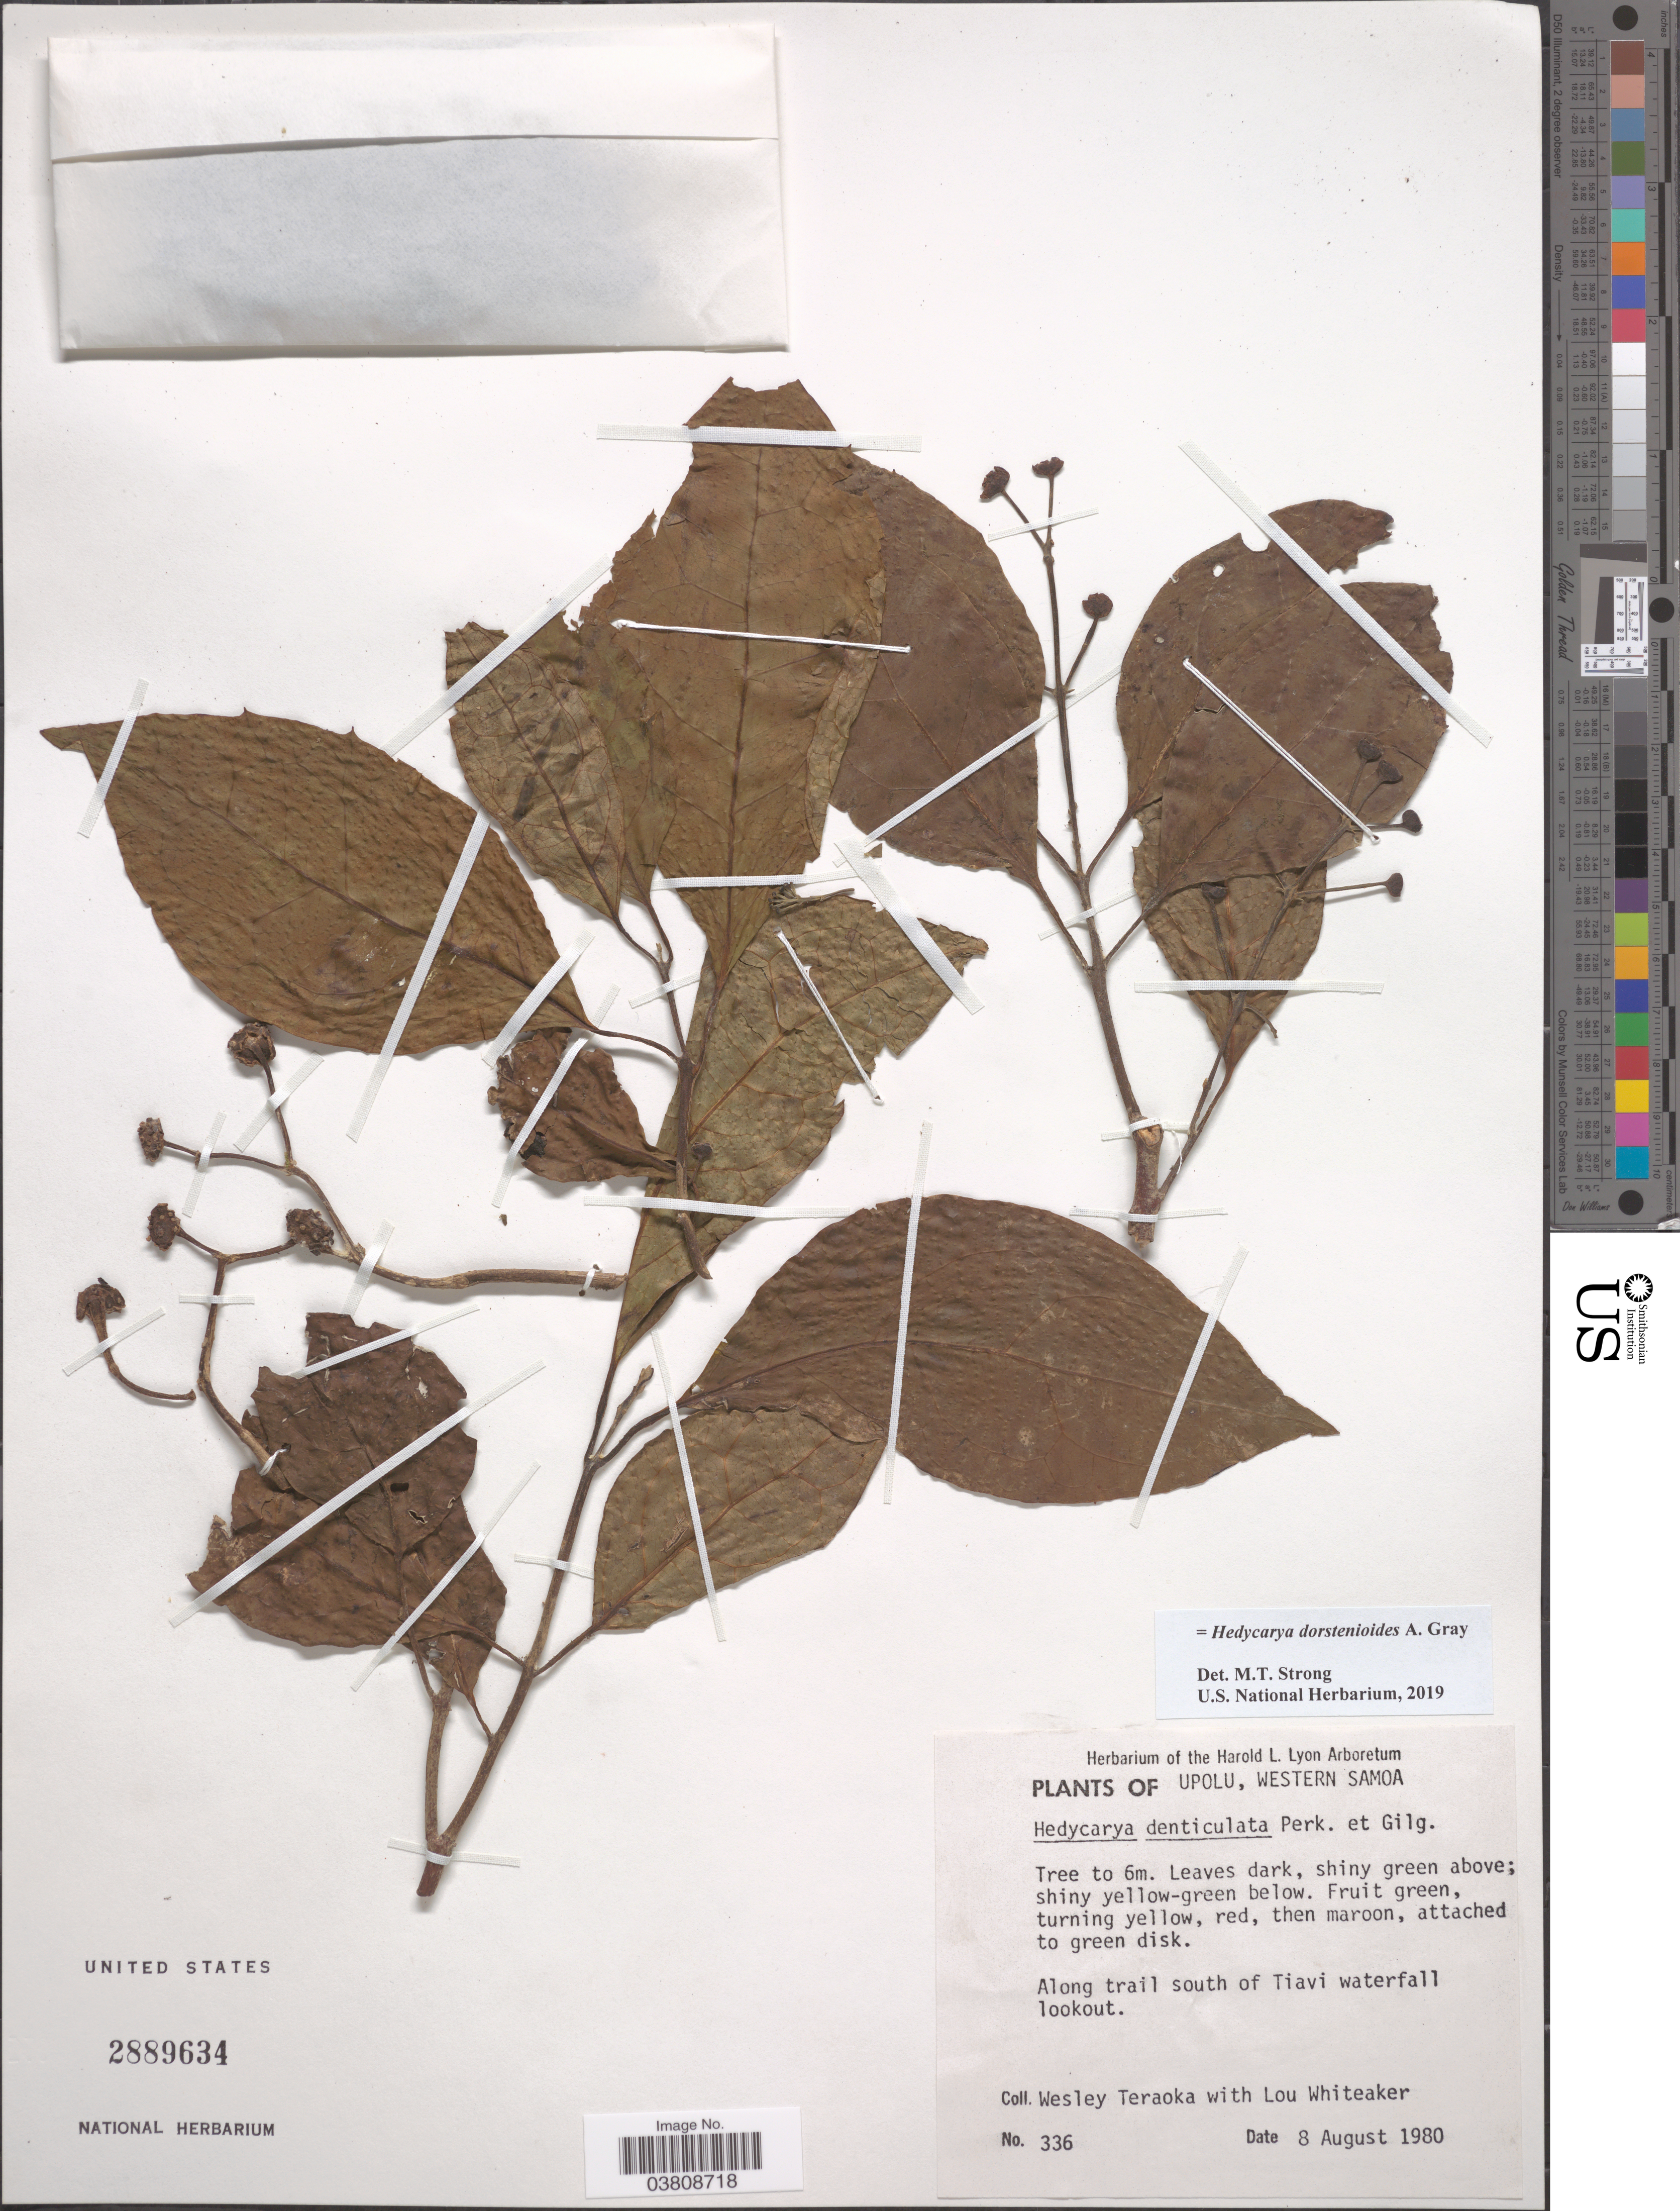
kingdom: Plantae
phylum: Tracheophyta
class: Magnoliopsida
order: Laurales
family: Monimiaceae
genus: Hedycarya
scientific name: Hedycarya dorstenioides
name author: A. Gray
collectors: W. Teraoka & L. Whiteaker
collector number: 336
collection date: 1980-08-08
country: Samoa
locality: Upolu. Along trail south of Tiavi waterfall lookout.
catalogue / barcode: US 2889634